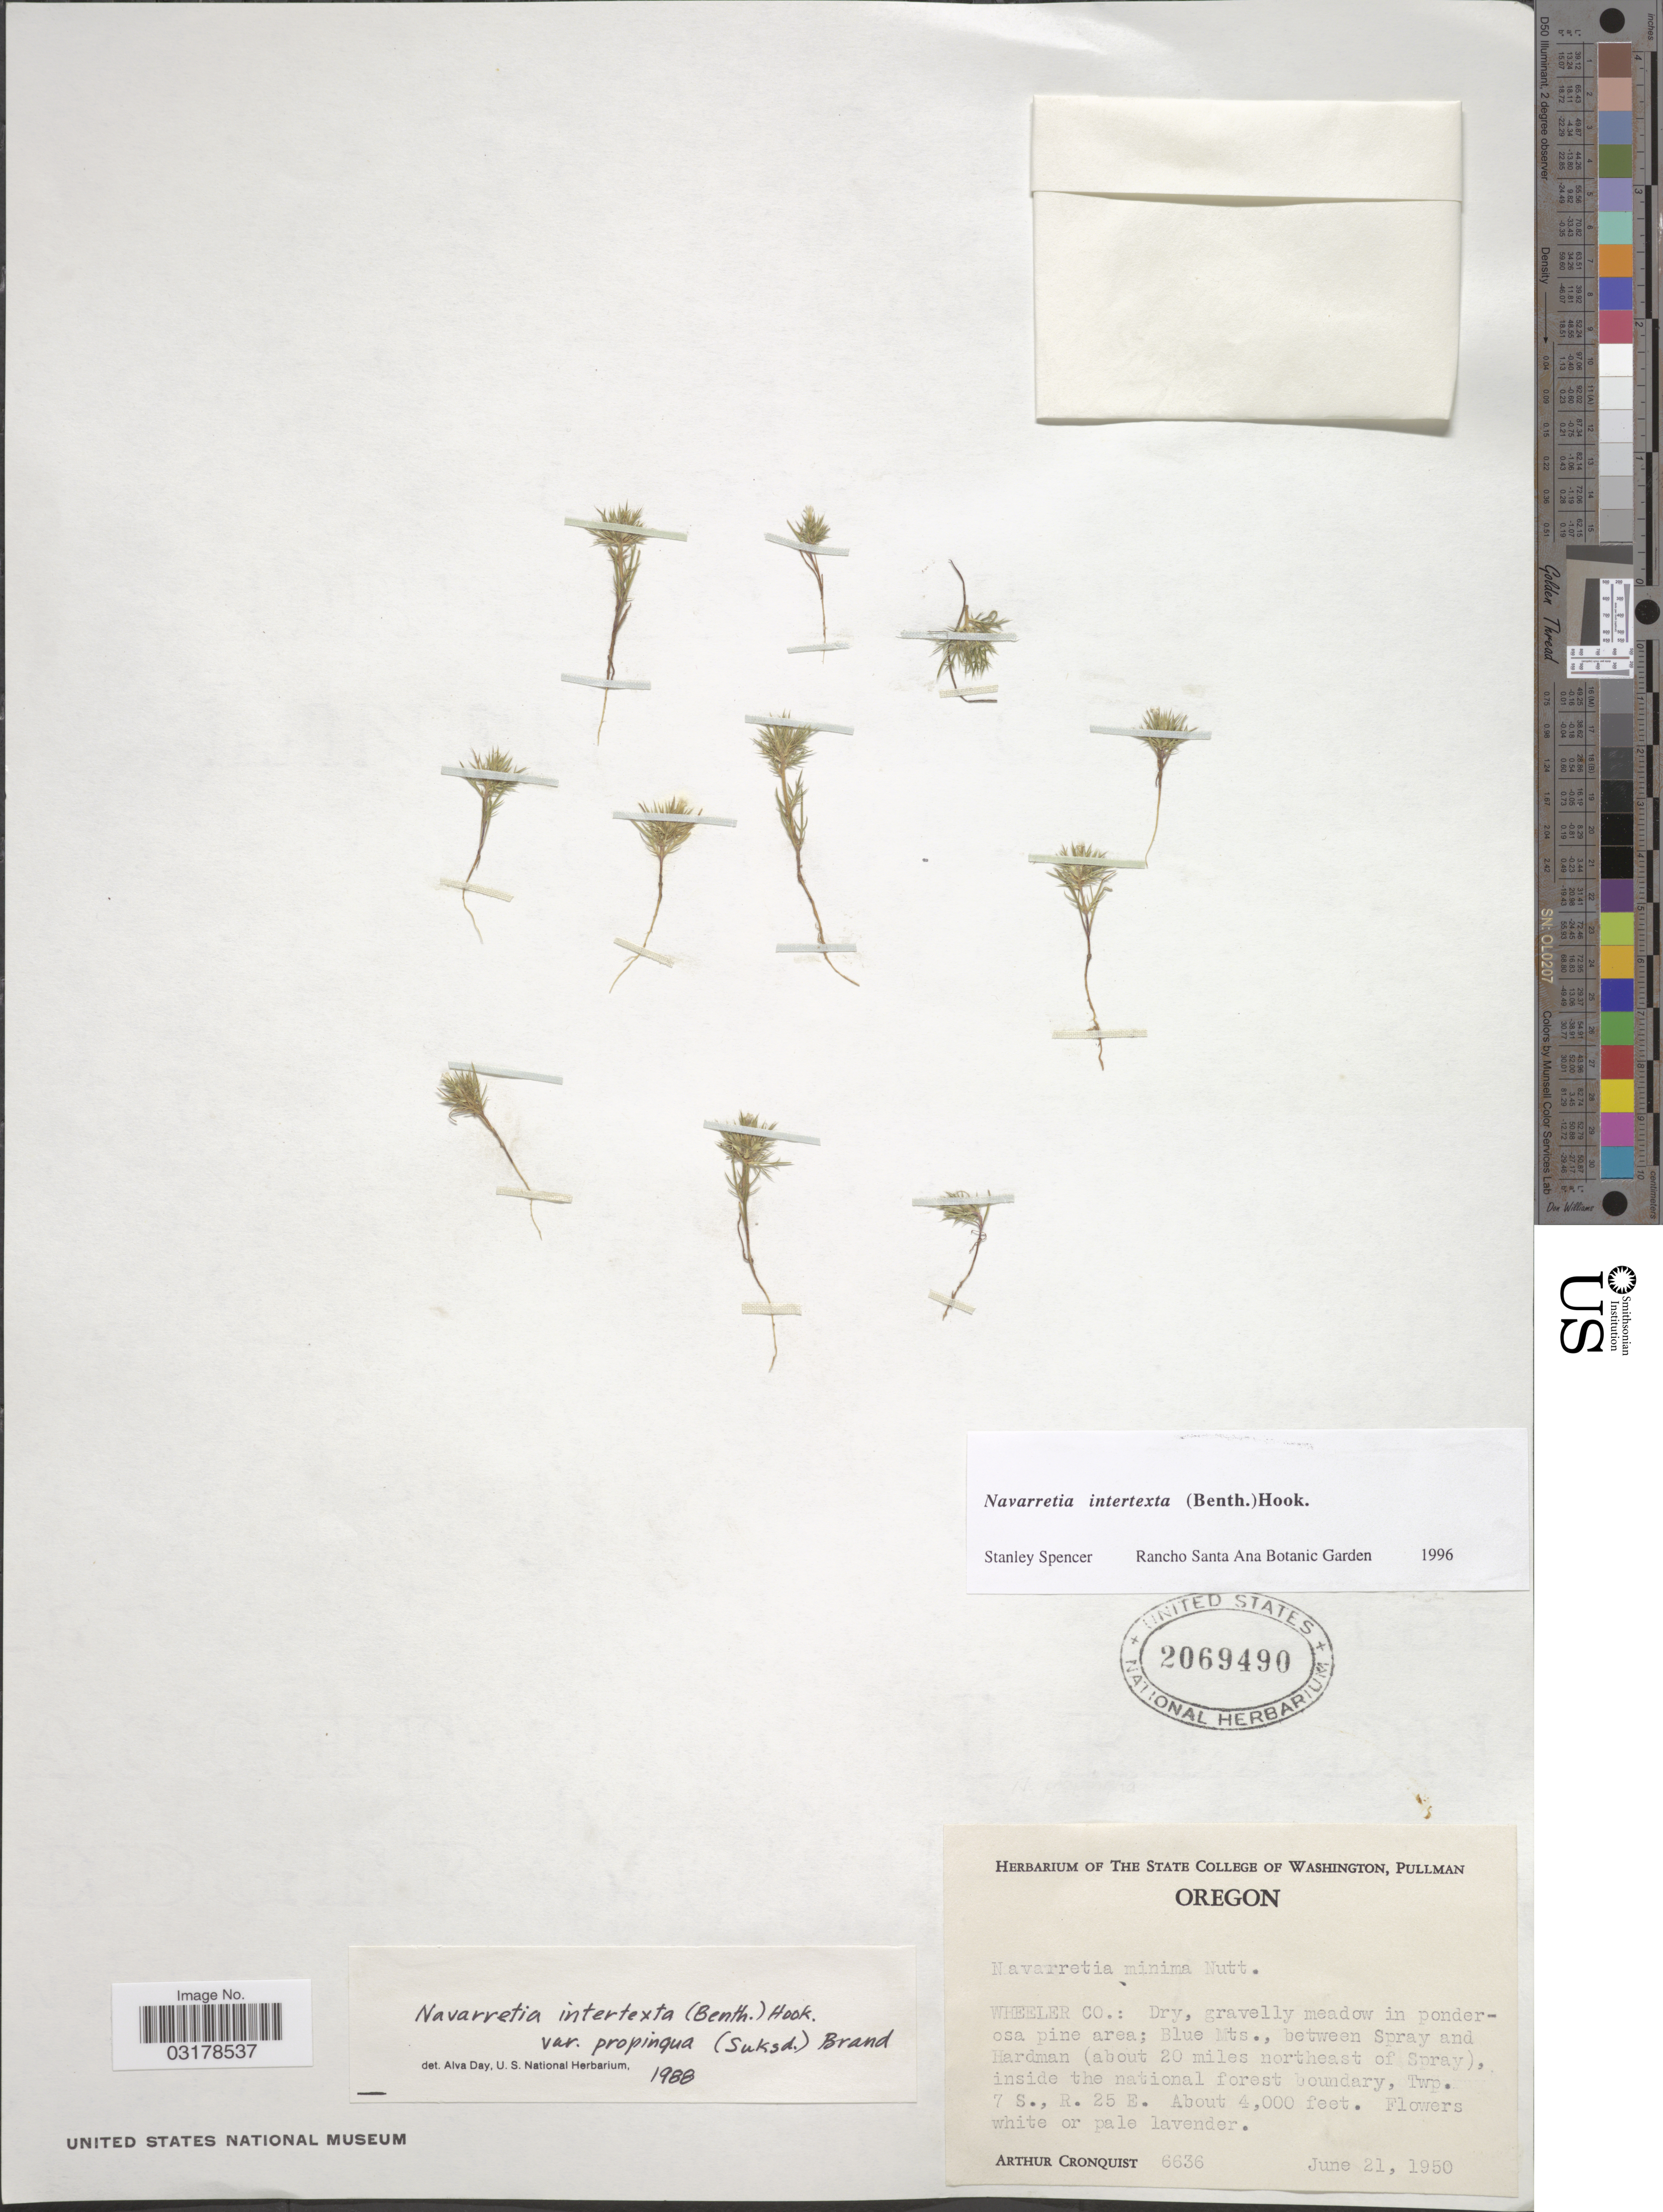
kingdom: Plantae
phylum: Tracheophyta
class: Magnoliopsida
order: Ericales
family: Polemoniaceae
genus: Navarretia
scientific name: Navarretia intertexta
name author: (Benth.) Hook.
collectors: A. J. Cronquist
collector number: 6636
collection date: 1950-06-21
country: United States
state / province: Oregon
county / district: Wheeler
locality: Wheeler Co.: Blue Mts., between Spray and Hardman (about 20 miles northeast of Spray), inside the national forest boundary. Twp. 7S, R25E.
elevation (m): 1219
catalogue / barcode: US 2069490